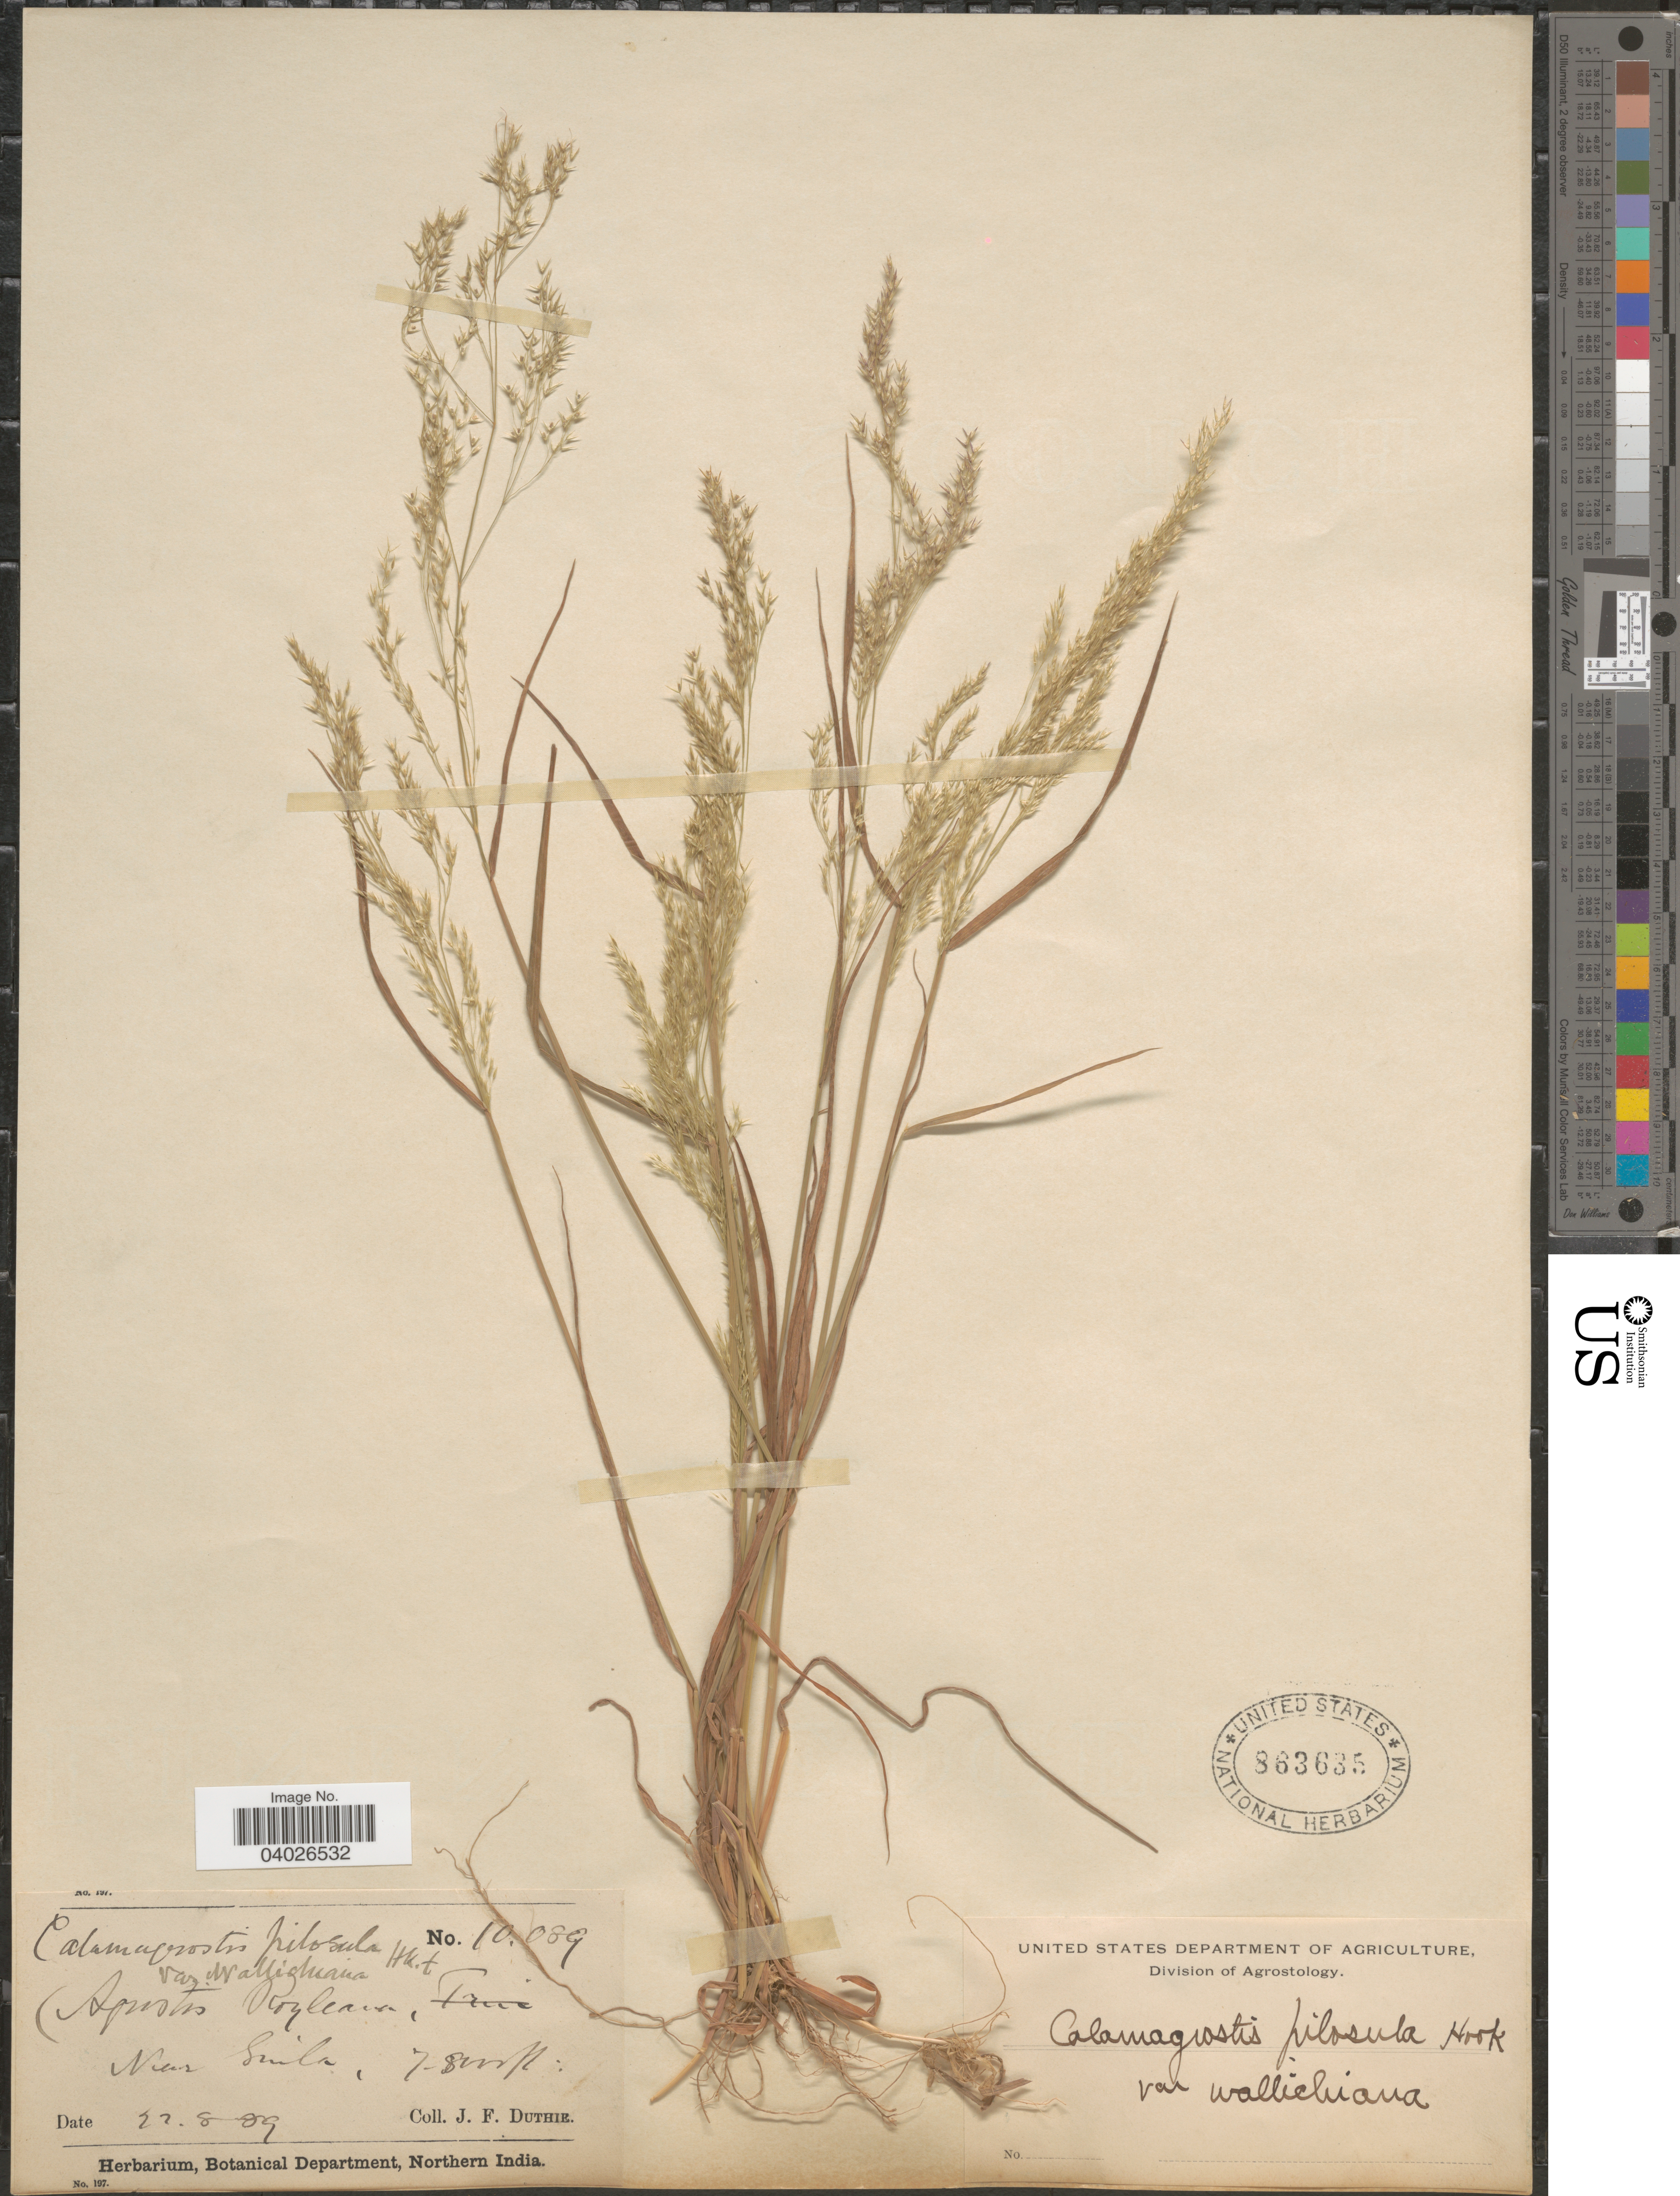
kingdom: Plantae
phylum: Tracheophyta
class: Liliopsida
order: Poales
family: Poaceae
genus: Agrostis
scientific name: Agrostis pilosula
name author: Trin.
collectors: J. F. Duthie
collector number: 10089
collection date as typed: Transcribed d/m/y: 22/8/89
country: India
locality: Near Simla.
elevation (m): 2134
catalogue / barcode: US 863635